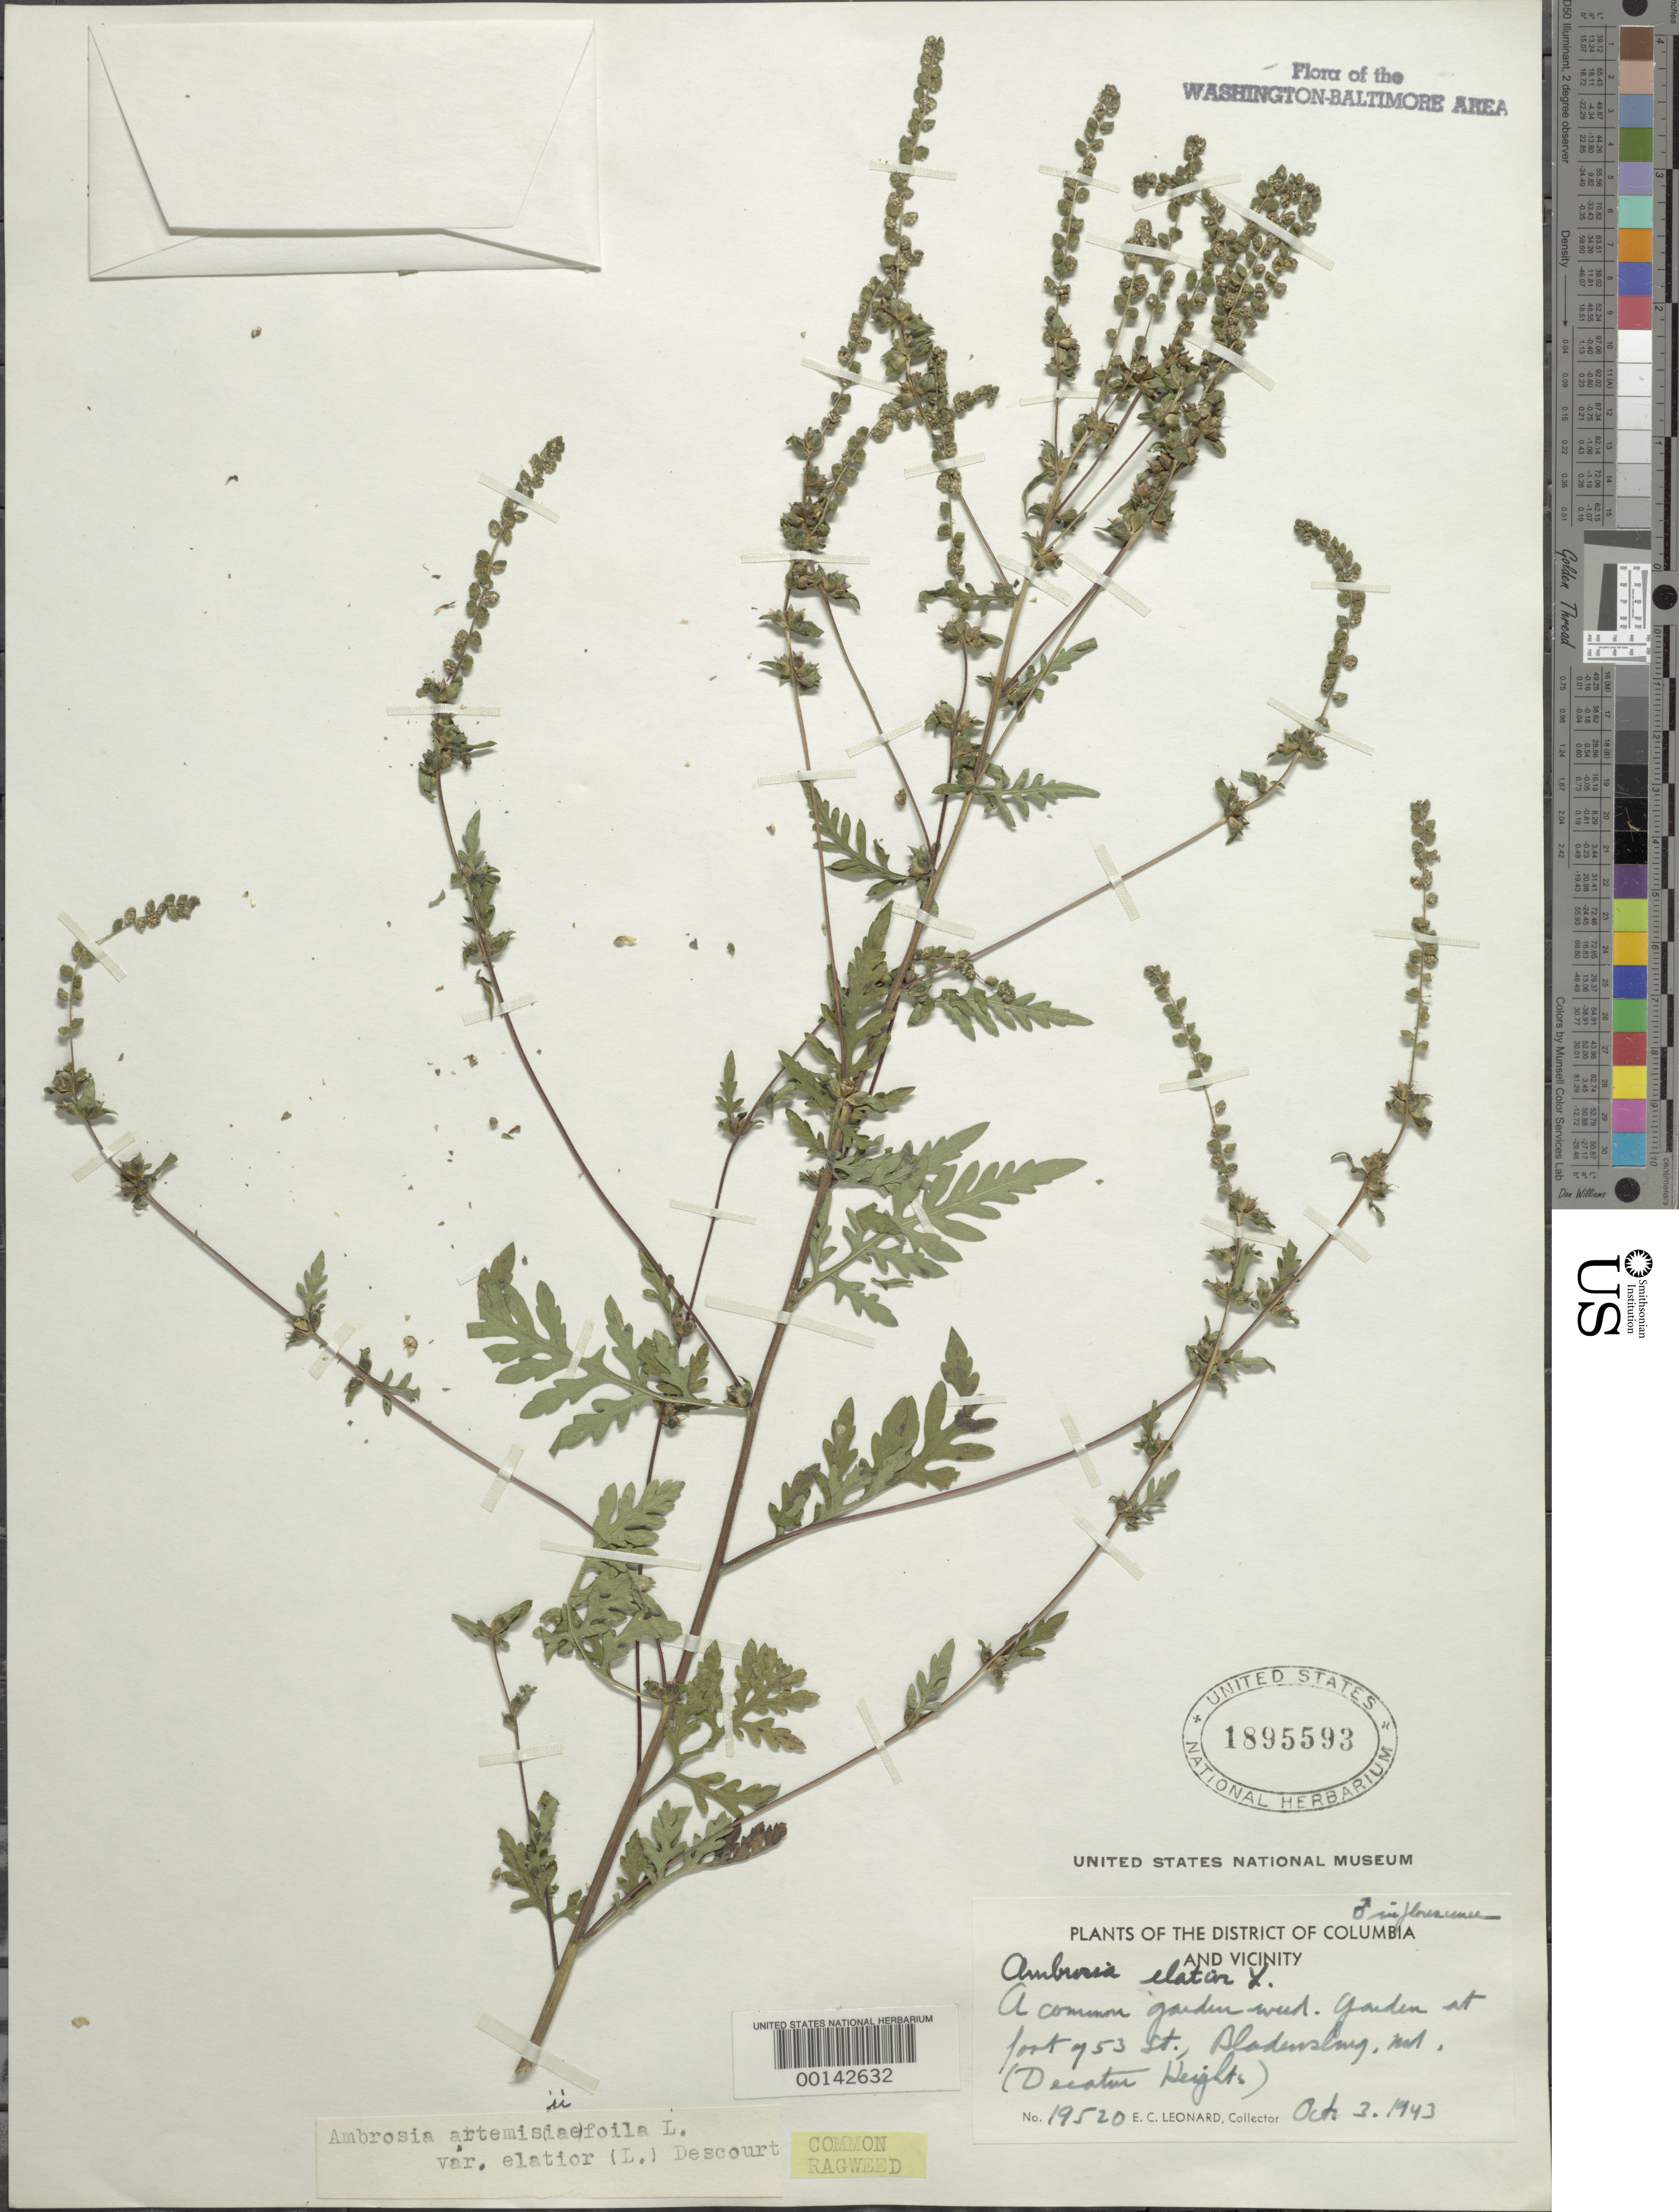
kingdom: Plantae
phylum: Tracheophyta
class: Magnoliopsida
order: Asterales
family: Asteraceae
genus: Ambrosia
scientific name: Ambrosia artemisiifolia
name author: L.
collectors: E. C. Leonard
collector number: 19520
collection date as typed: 03 Oct 1943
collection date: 1943-10-03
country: United States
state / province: Maryland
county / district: Prince George's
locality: Decatur Heights, Bladensburg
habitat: Garden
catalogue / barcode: US 1895593